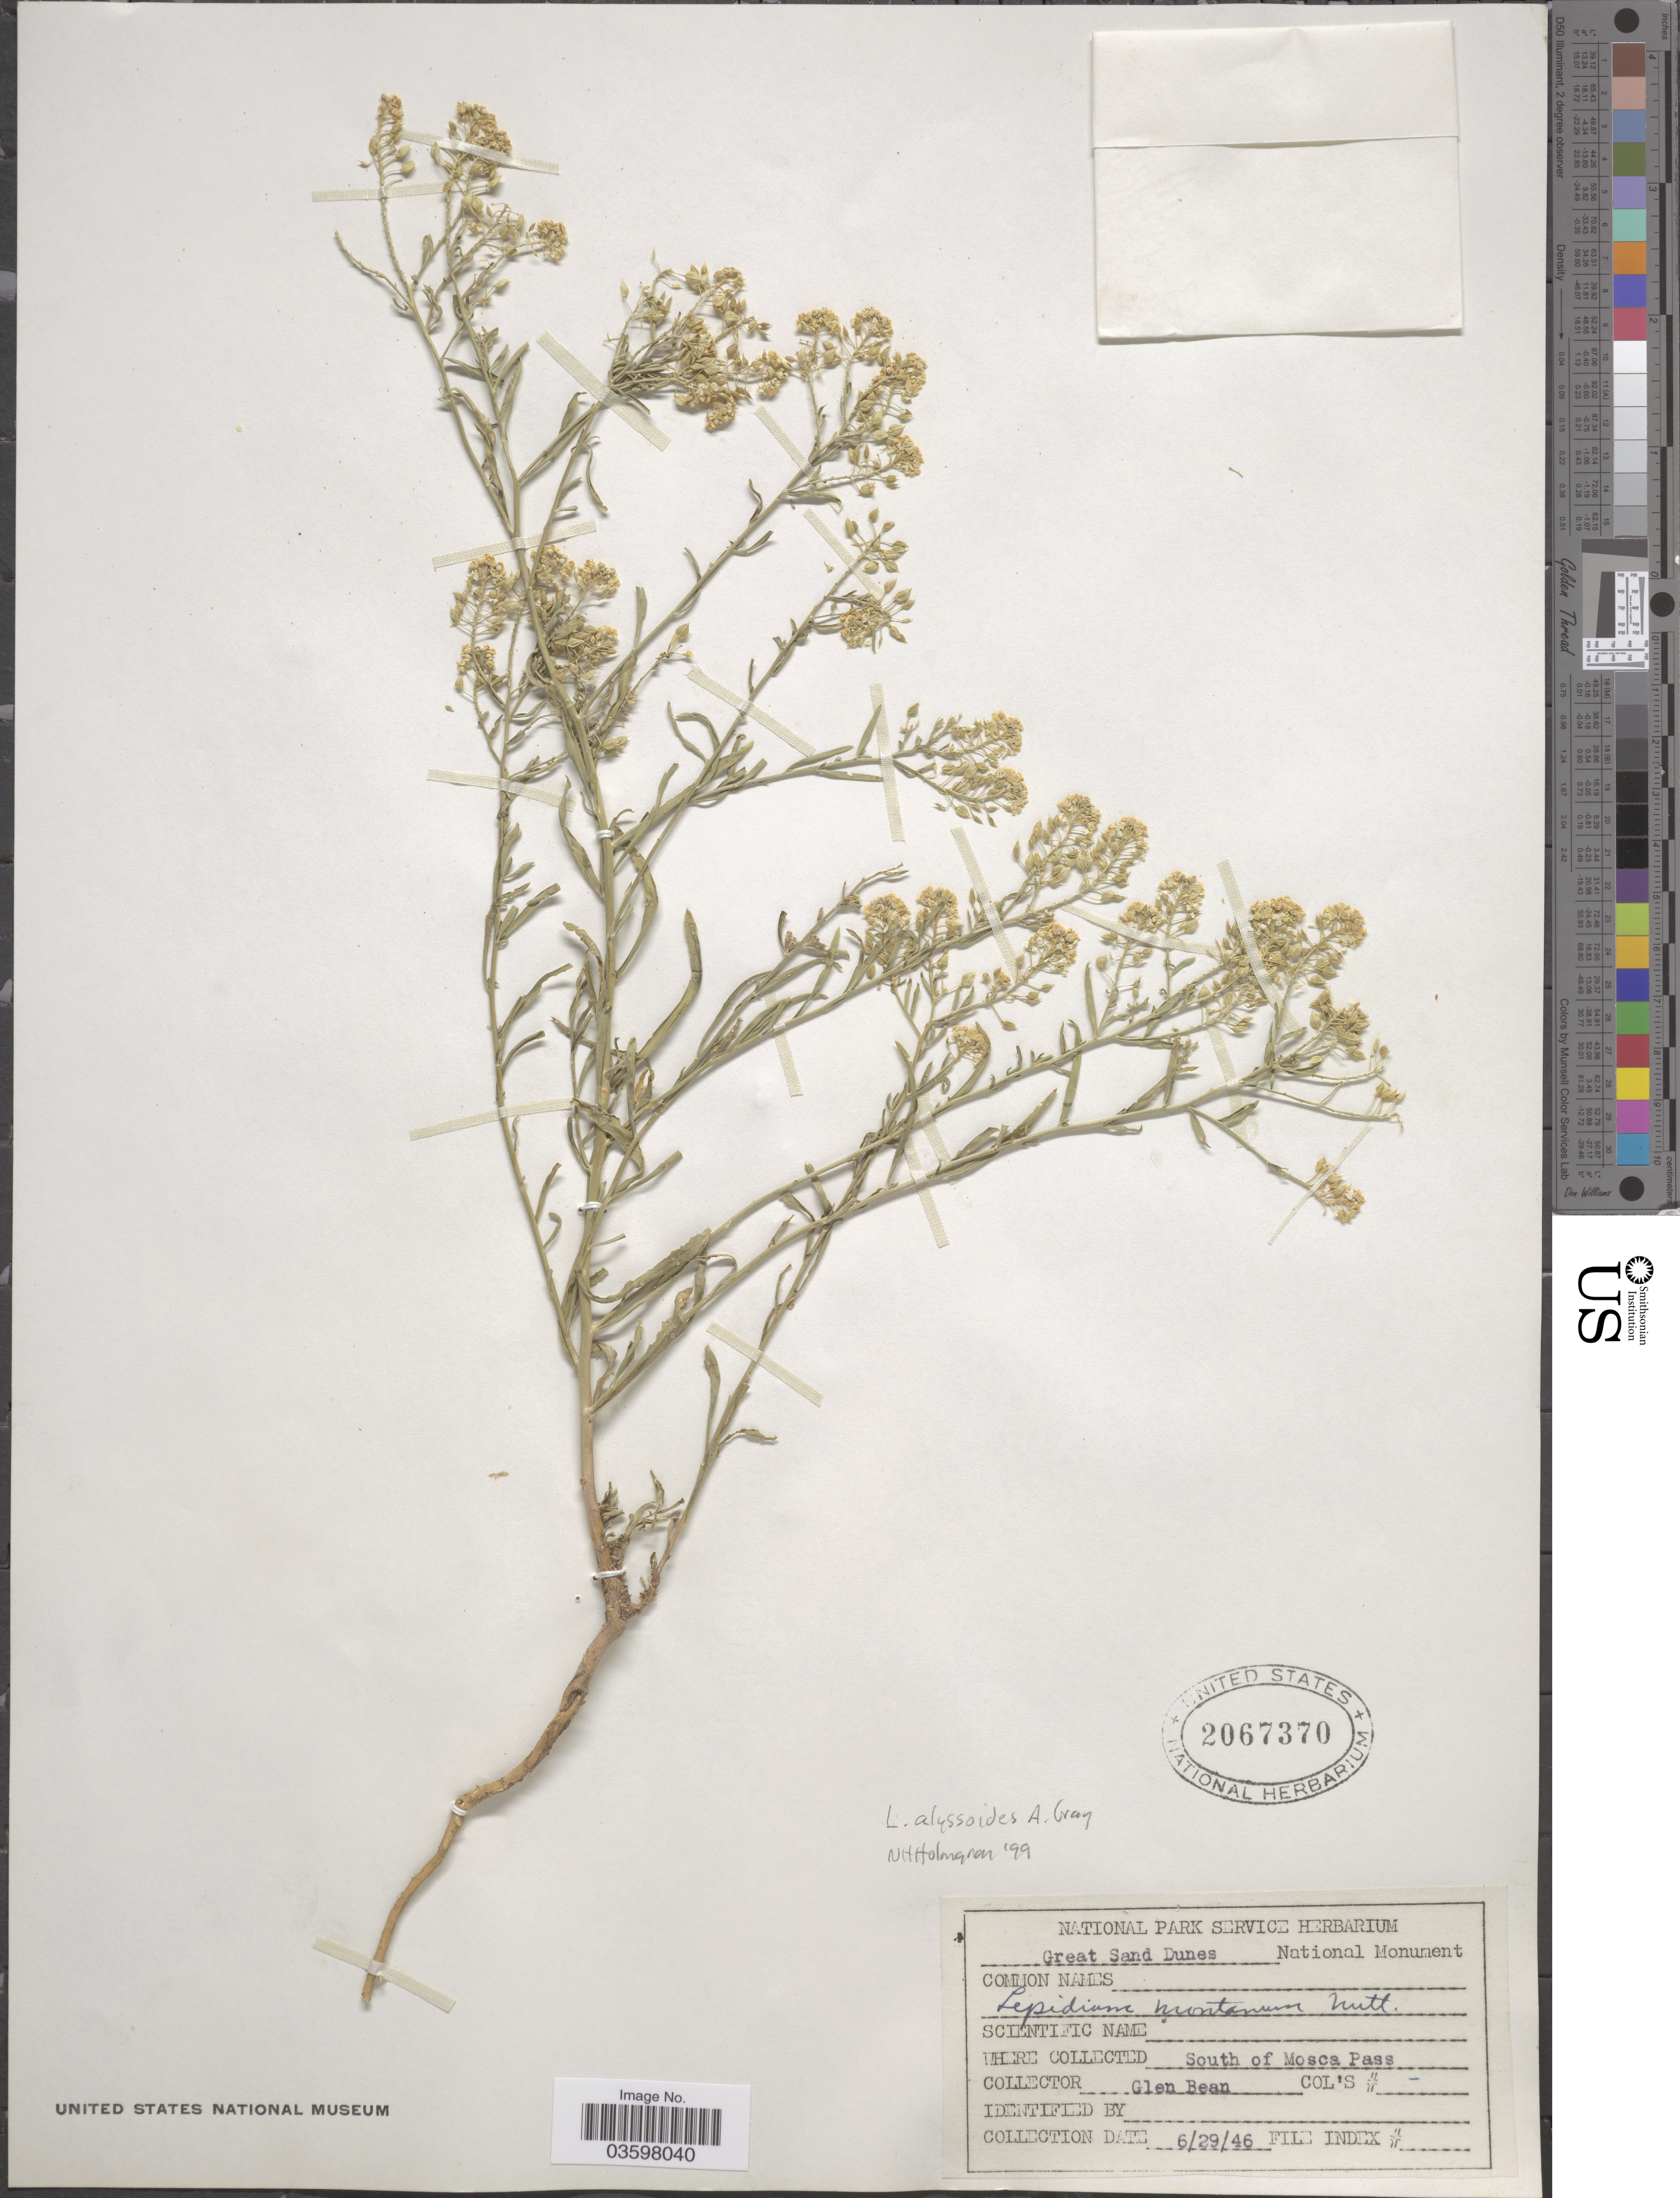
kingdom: Plantae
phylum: Tracheophyta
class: Magnoliopsida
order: Brassicales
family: Brassicaceae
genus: Lepidium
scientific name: Lepidium alyssoides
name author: A. Gray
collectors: G. Bean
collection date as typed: Transcribed d/m/y: 29/6/46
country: United States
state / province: Colorado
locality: Great Sand Dunes National Monument. South of Mosca Pass.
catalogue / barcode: US 2067370